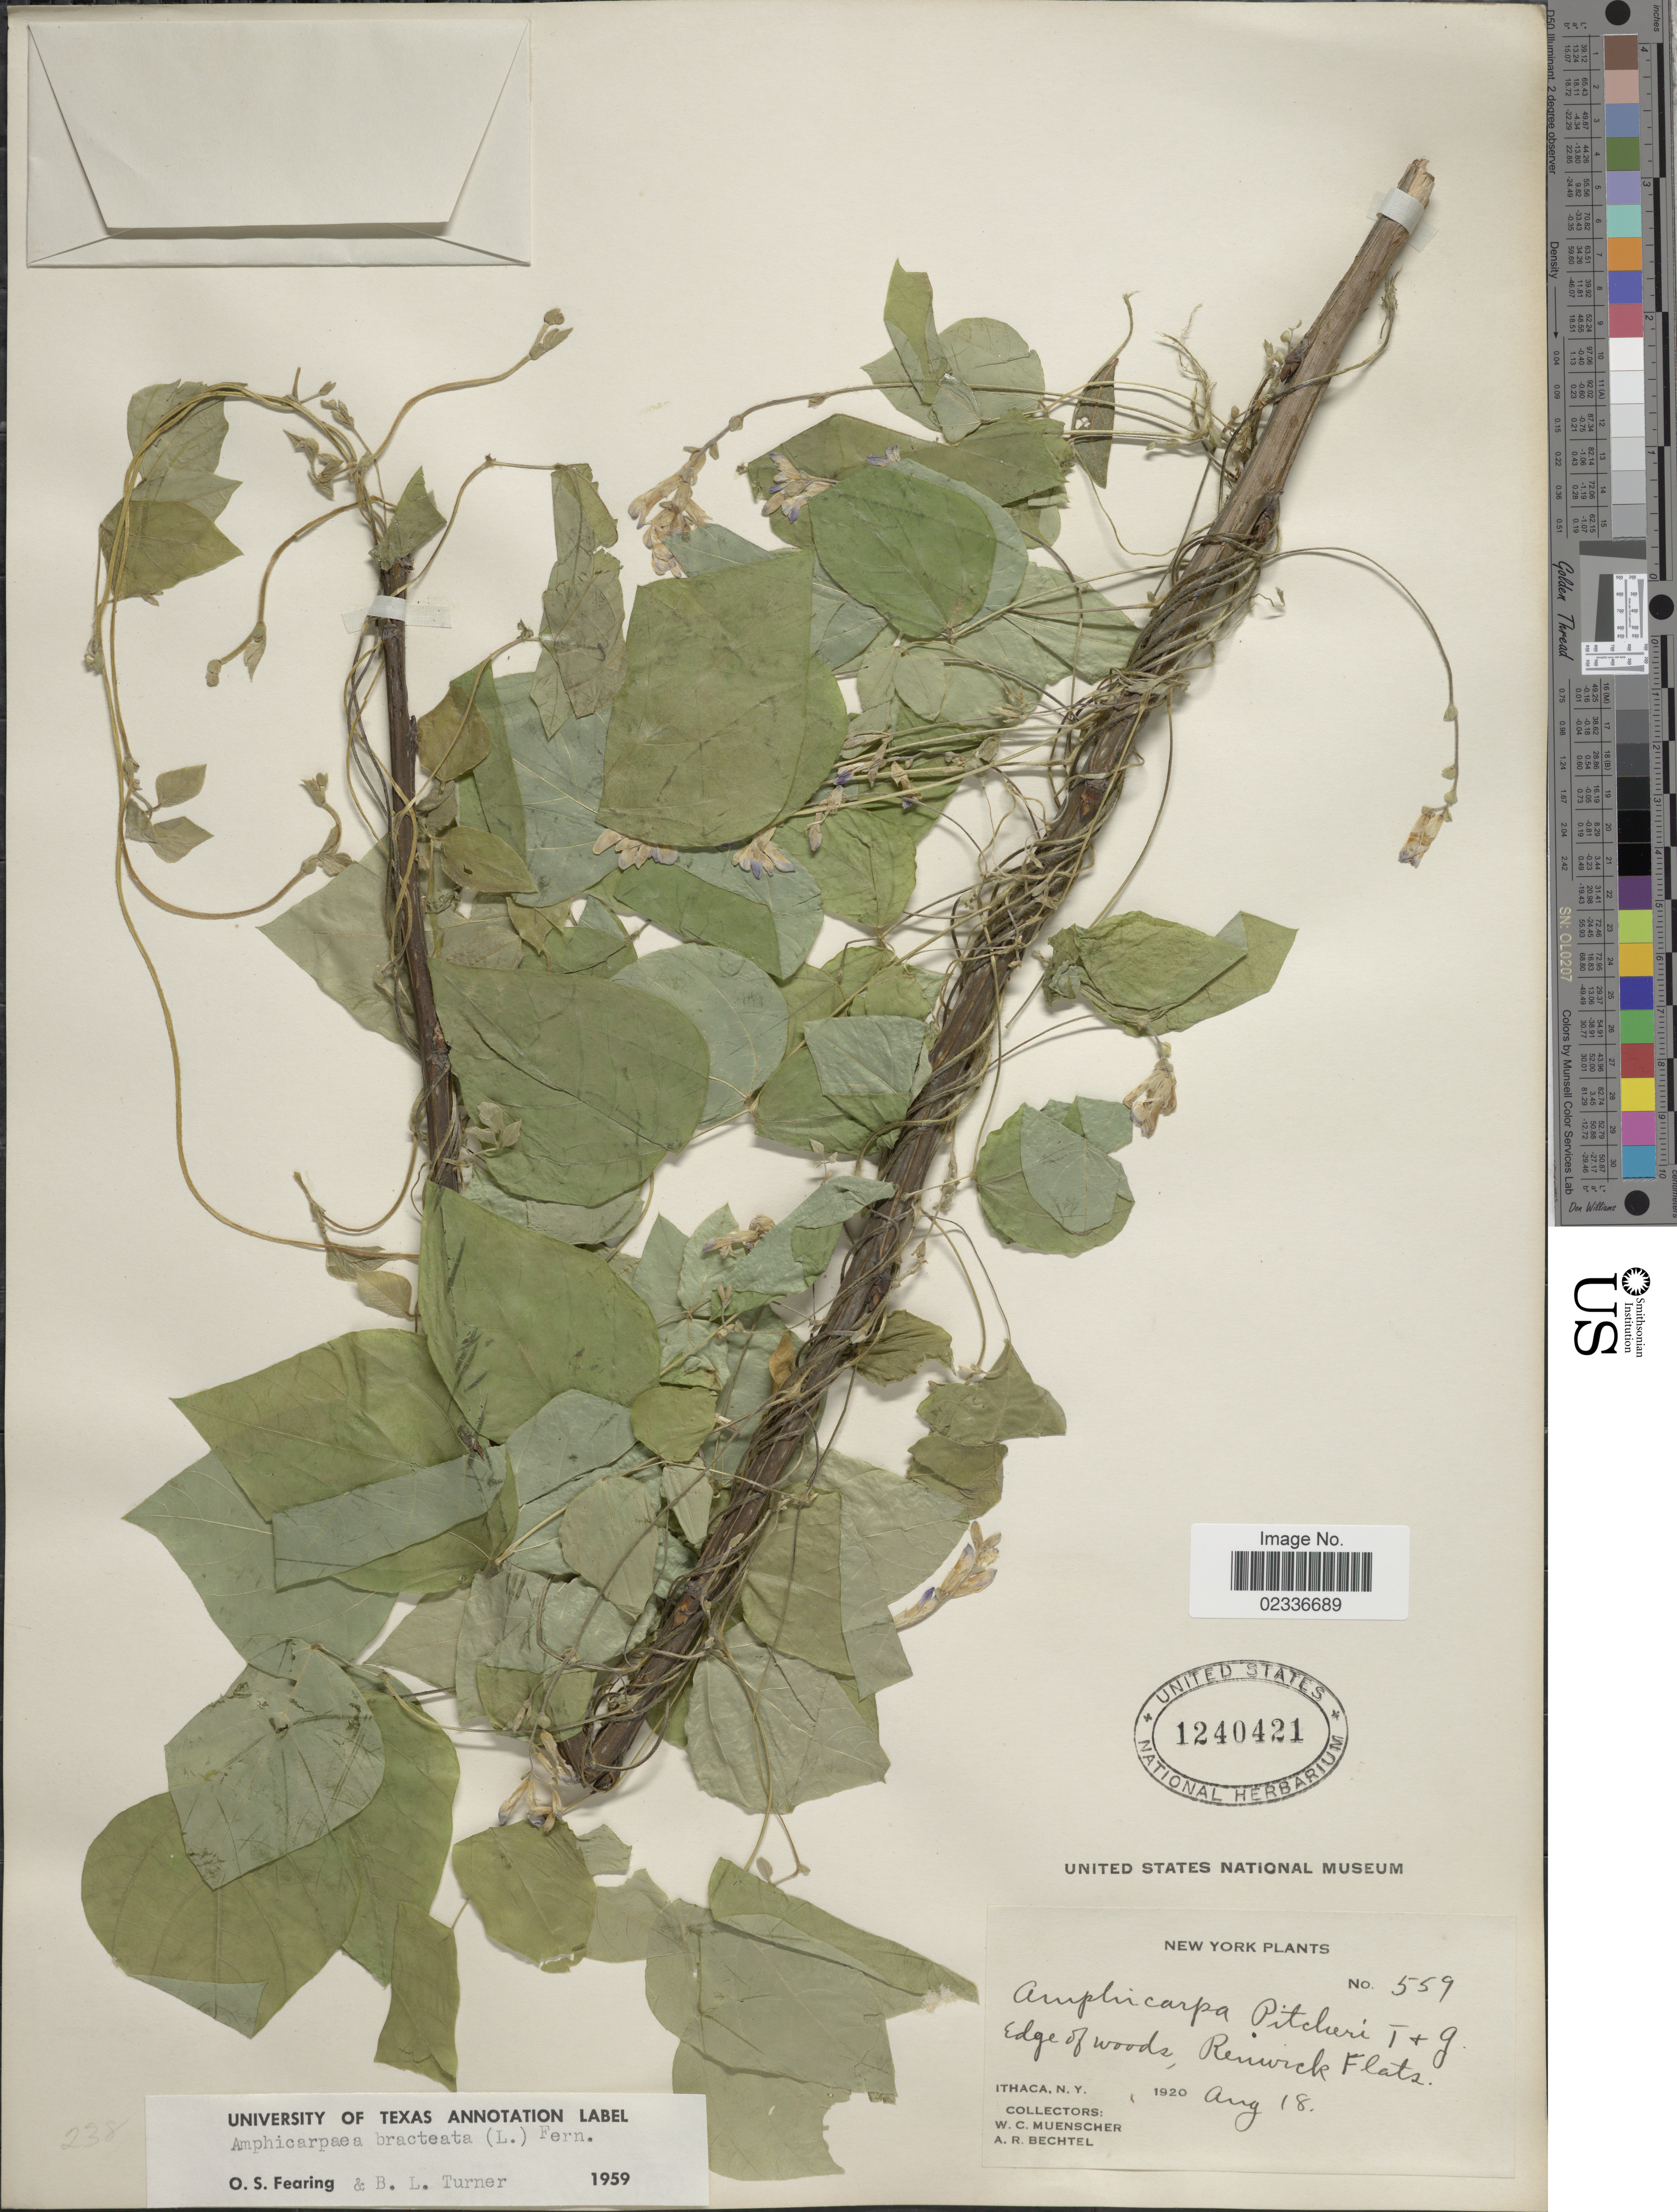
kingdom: Plantae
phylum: Tracheophyta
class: Magnoliopsida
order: Fabales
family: Fabaceae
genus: Amphicarpaea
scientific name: Amphicarpaea bracteata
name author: (L.) Fernald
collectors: W. Muenscher & A. Bechtel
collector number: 559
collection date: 1920-08-18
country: United States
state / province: New York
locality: Edge of woods, Renwick Flats, Ithaca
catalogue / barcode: US 1240421